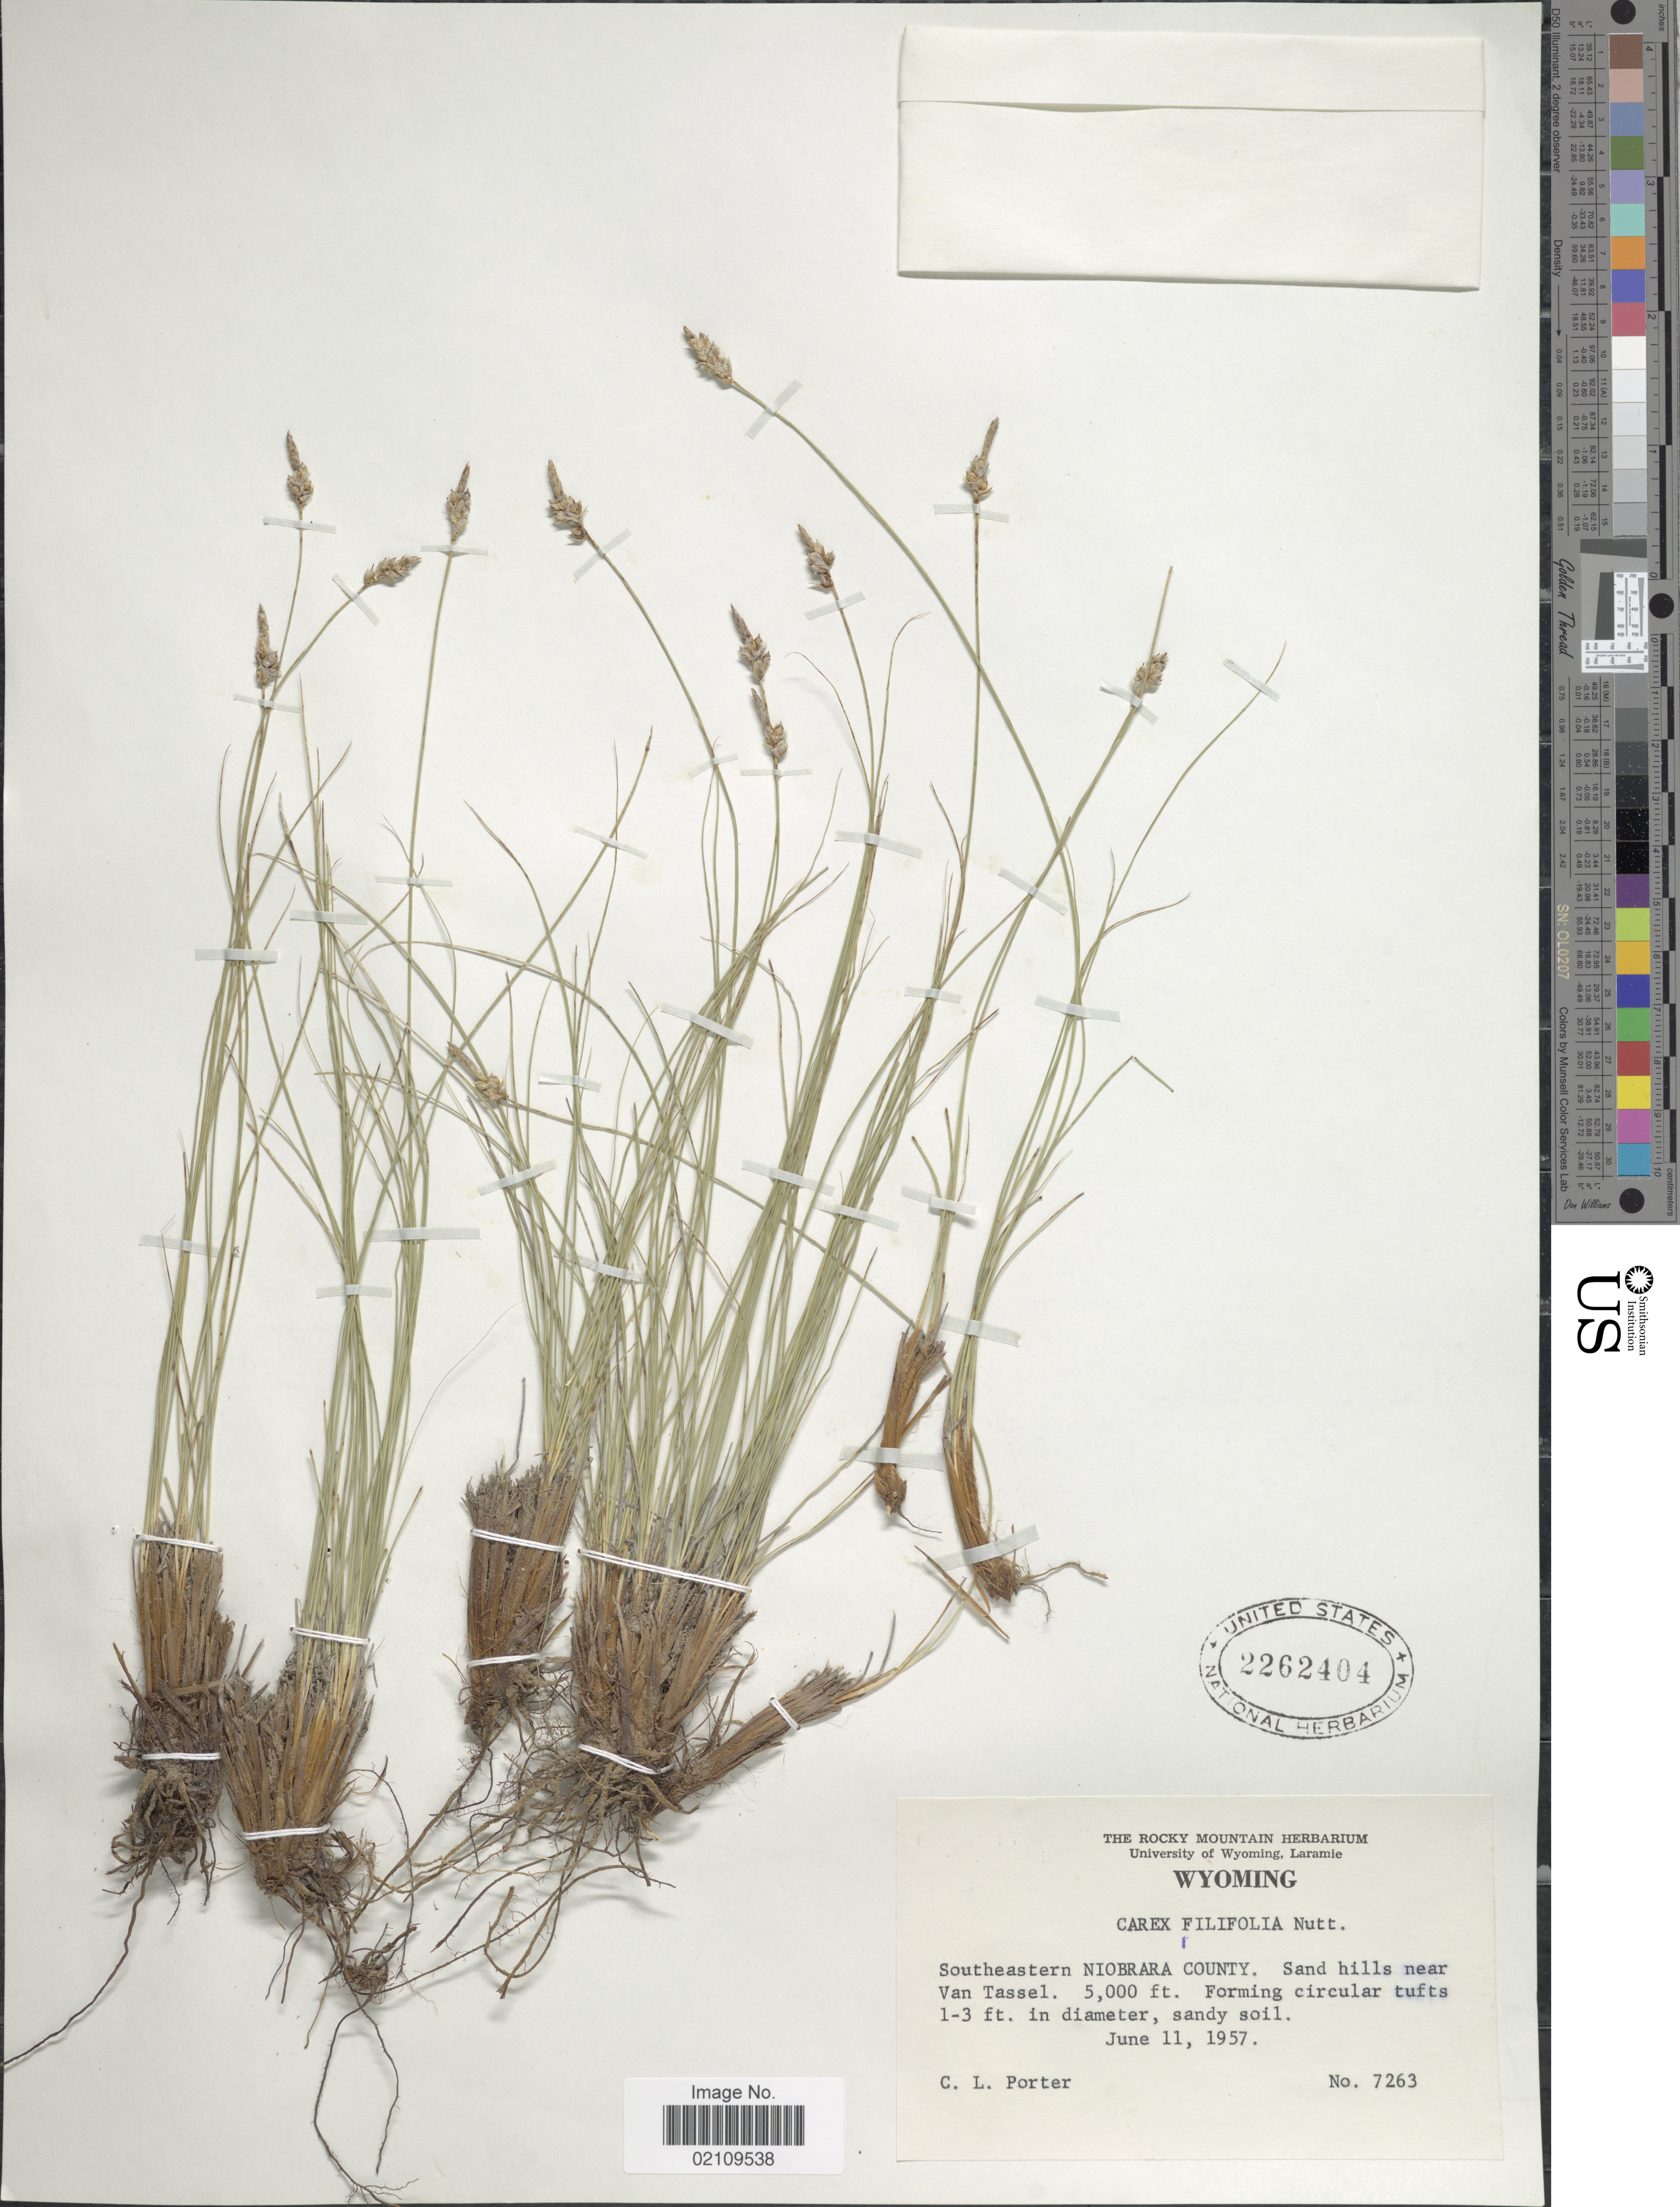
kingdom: Plantae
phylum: Tracheophyta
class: Liliopsida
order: Poales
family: Cyperaceae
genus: Carex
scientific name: Carex filifolia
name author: Nutt.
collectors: C. L. Porter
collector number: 7263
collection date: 1957-06-11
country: United States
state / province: Wyoming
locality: Southeastern Niobrara County. Sand hills near Van Tassel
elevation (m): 1524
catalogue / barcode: US 2262404